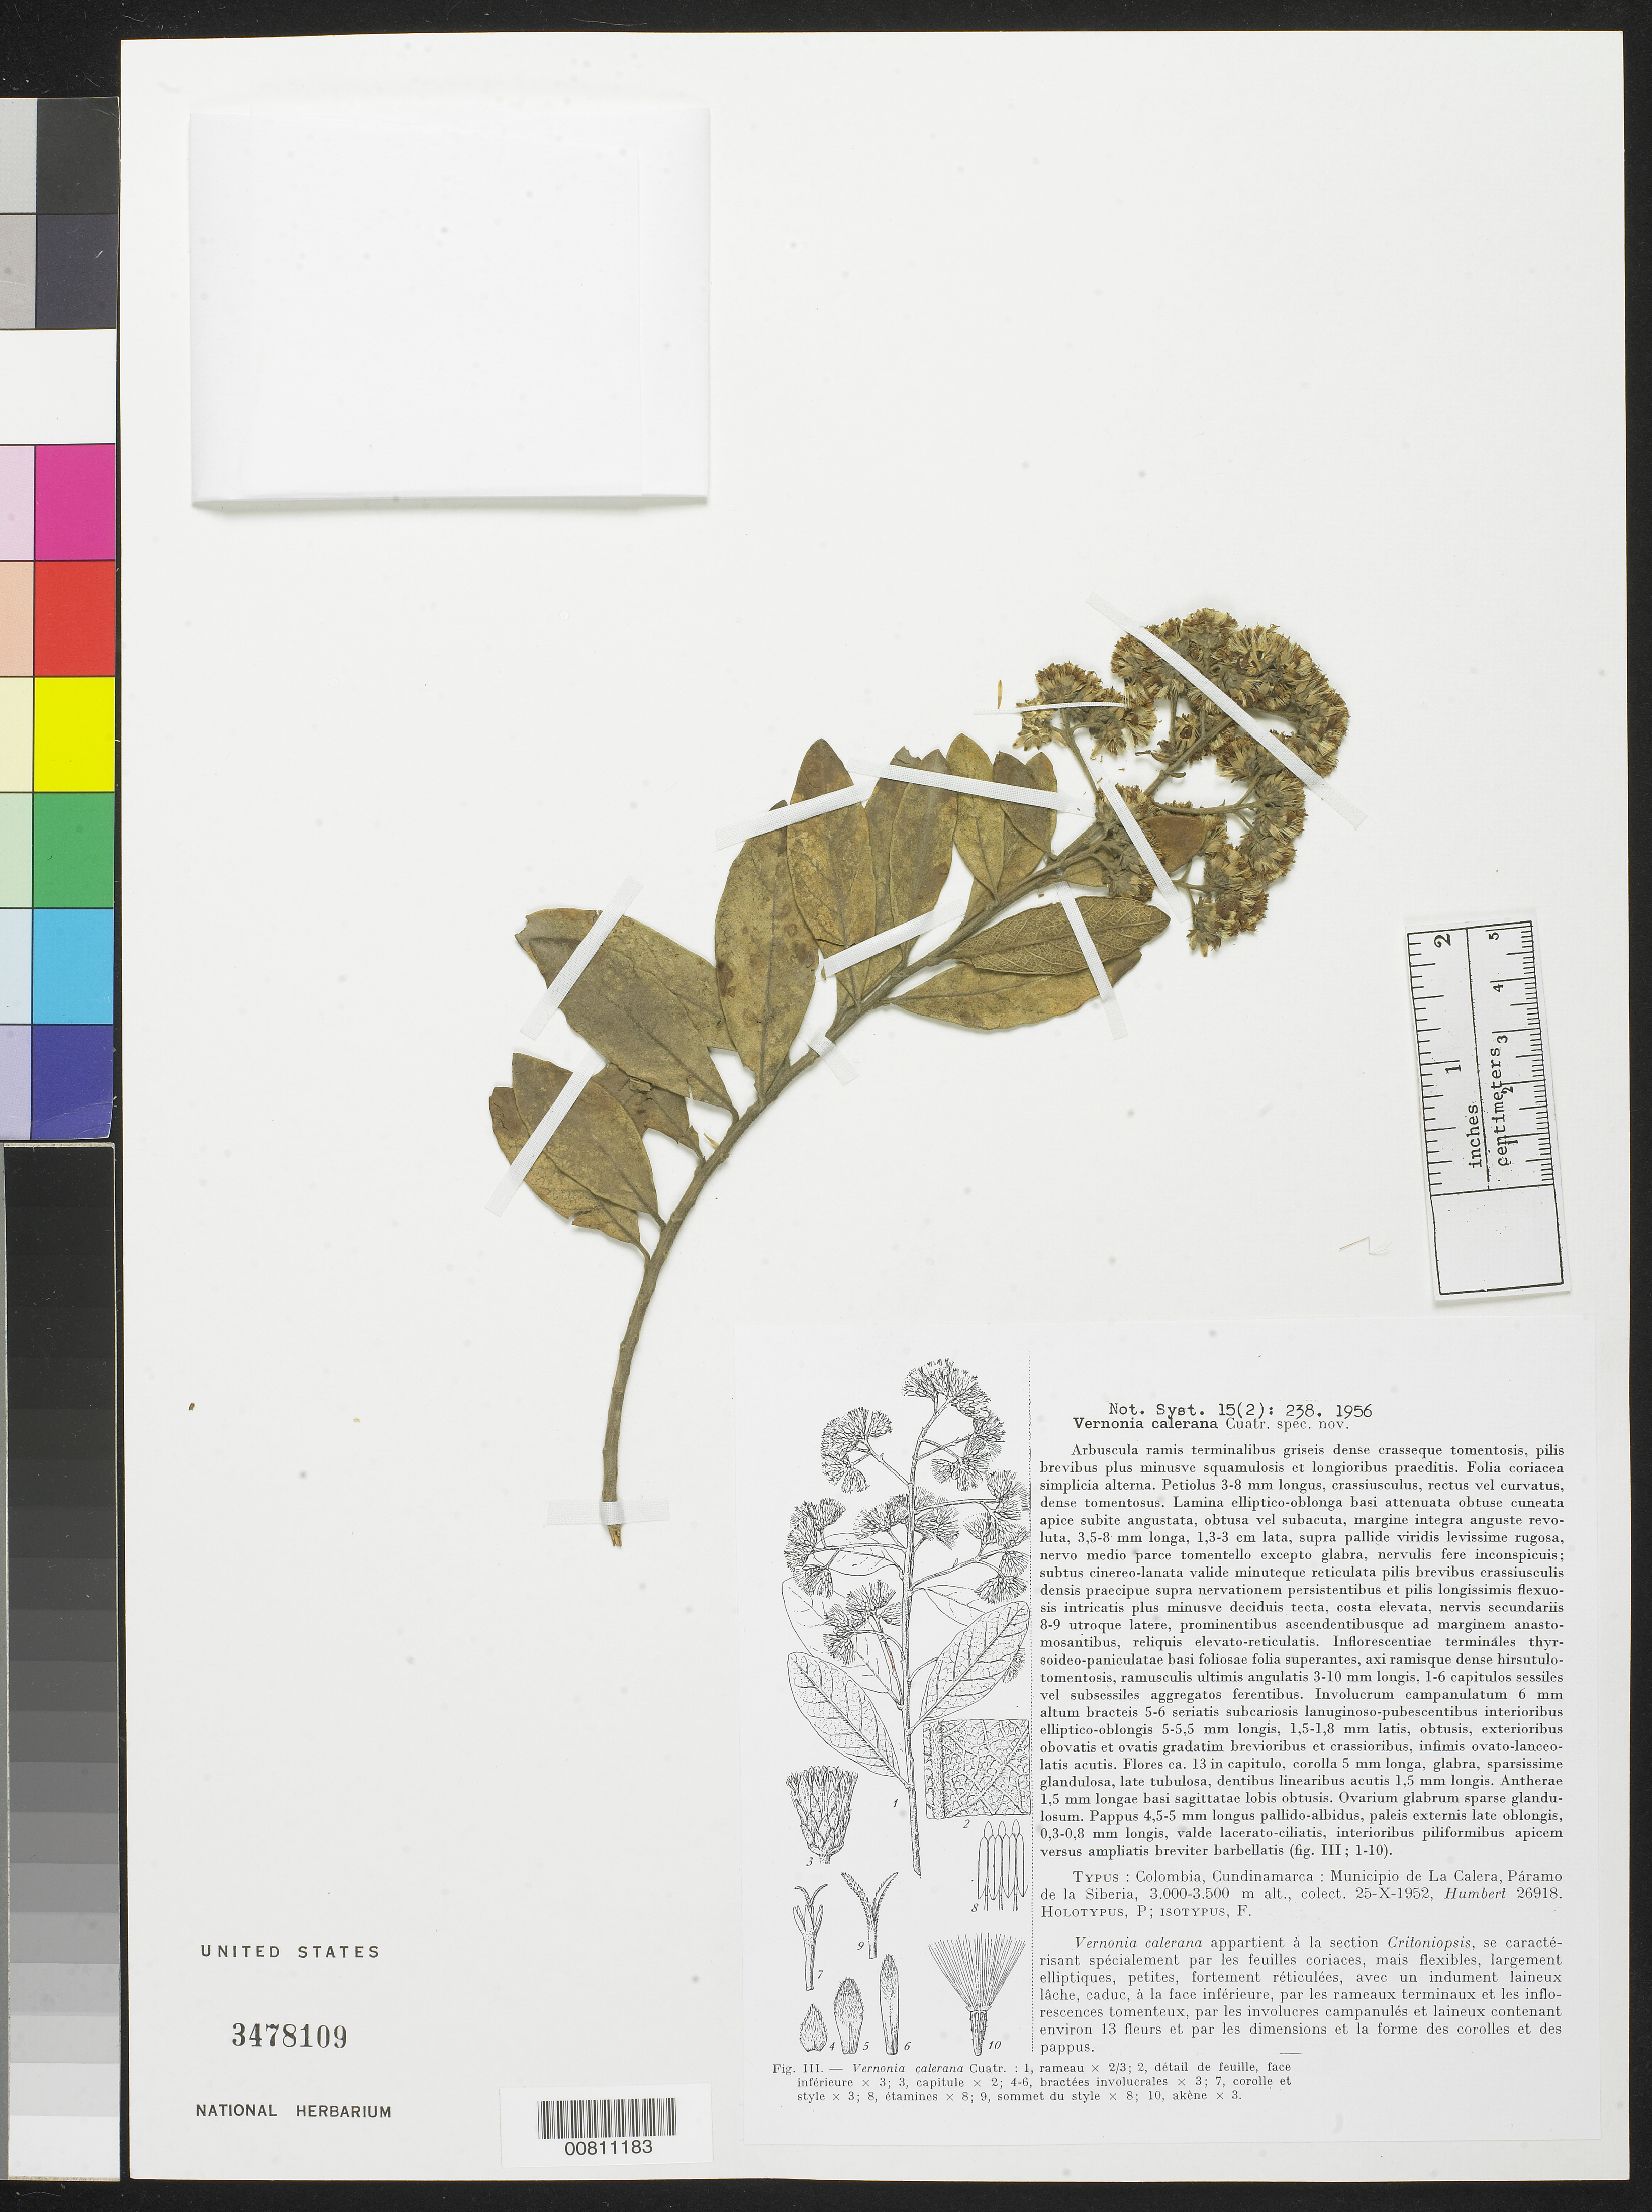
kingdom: Plantae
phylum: Tracheophyta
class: Magnoliopsida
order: Asterales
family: Asteraceae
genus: Vernonia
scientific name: Vernonia calerana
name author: Cuatrec.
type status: Isotype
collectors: H. Humbert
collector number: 26918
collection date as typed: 25 Oct 1952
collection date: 1952-10-25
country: Colombia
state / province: Cundinamarca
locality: Municipio de La Calera, Páramo de la Siberia.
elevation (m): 3000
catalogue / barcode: US 3478109